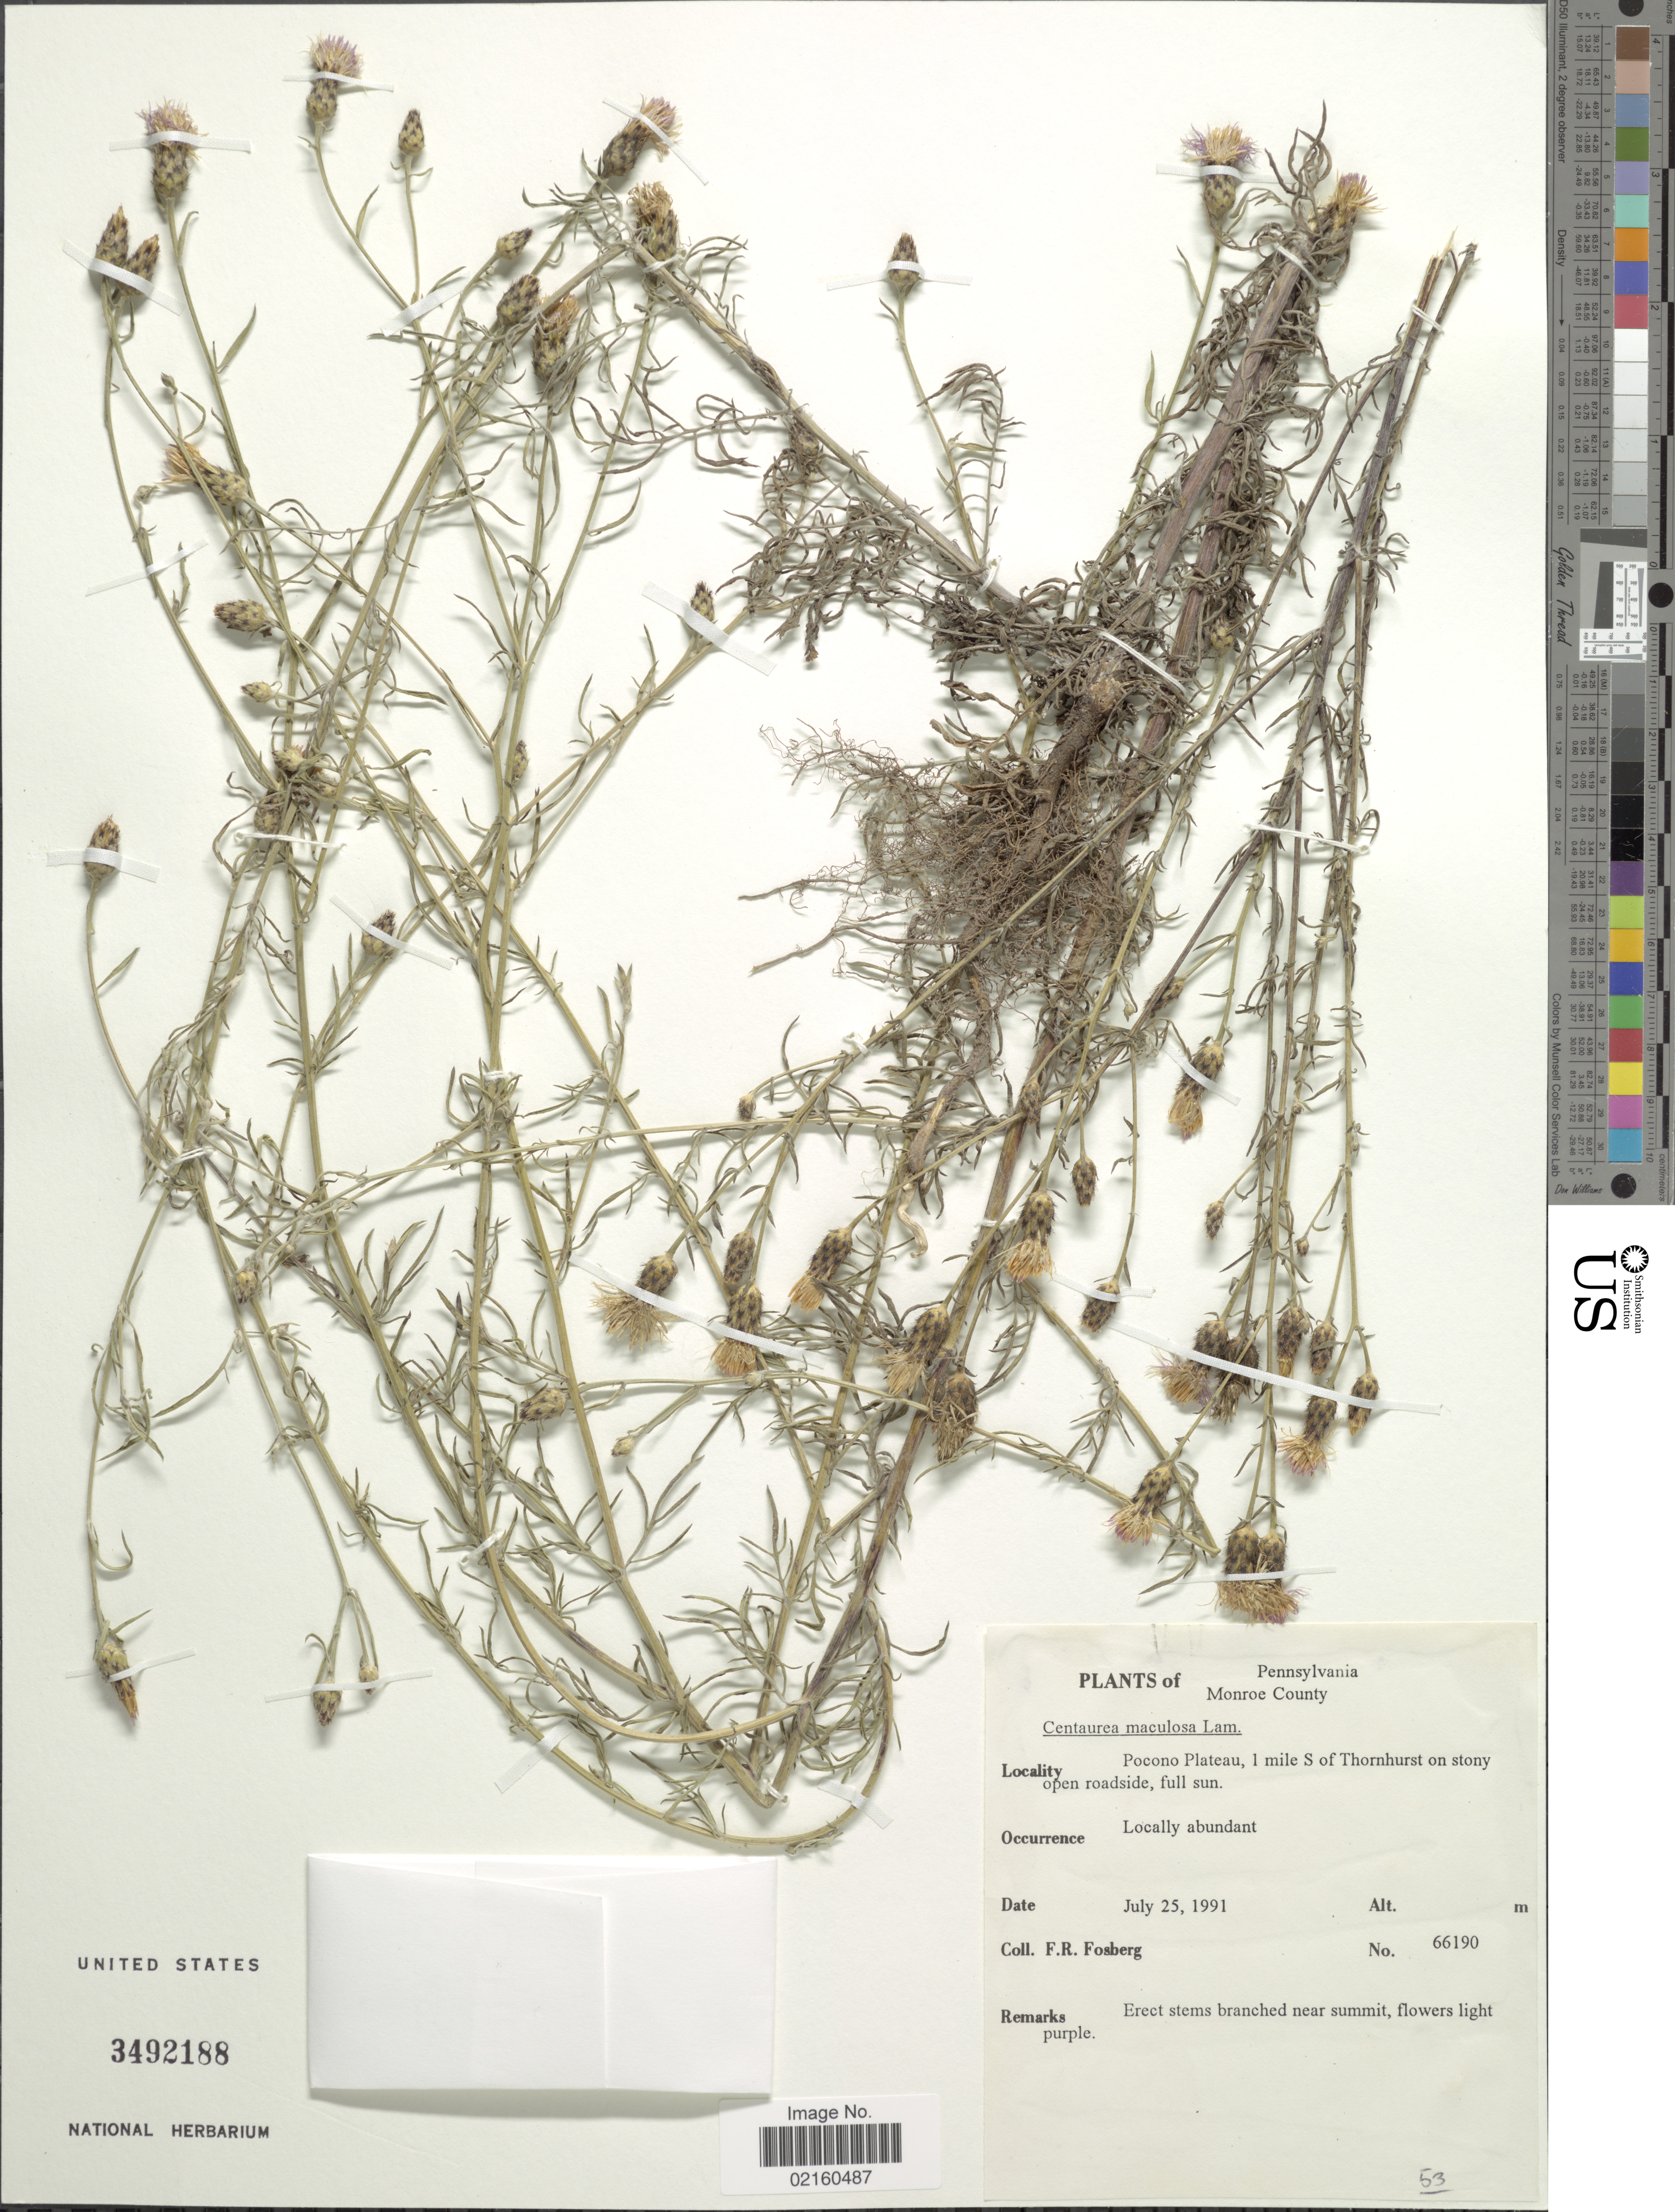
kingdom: Plantae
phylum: Tracheophyta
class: Magnoliopsida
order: Asterales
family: Asteraceae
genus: Centaurea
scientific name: Centaurea stoebe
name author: L.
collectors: F. R. Fosberg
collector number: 66190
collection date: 1991-07-25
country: United States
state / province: Pennsylvania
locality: Monroe County, Pocono Plateau, 1 mile S of Thornhurst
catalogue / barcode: US 3492188